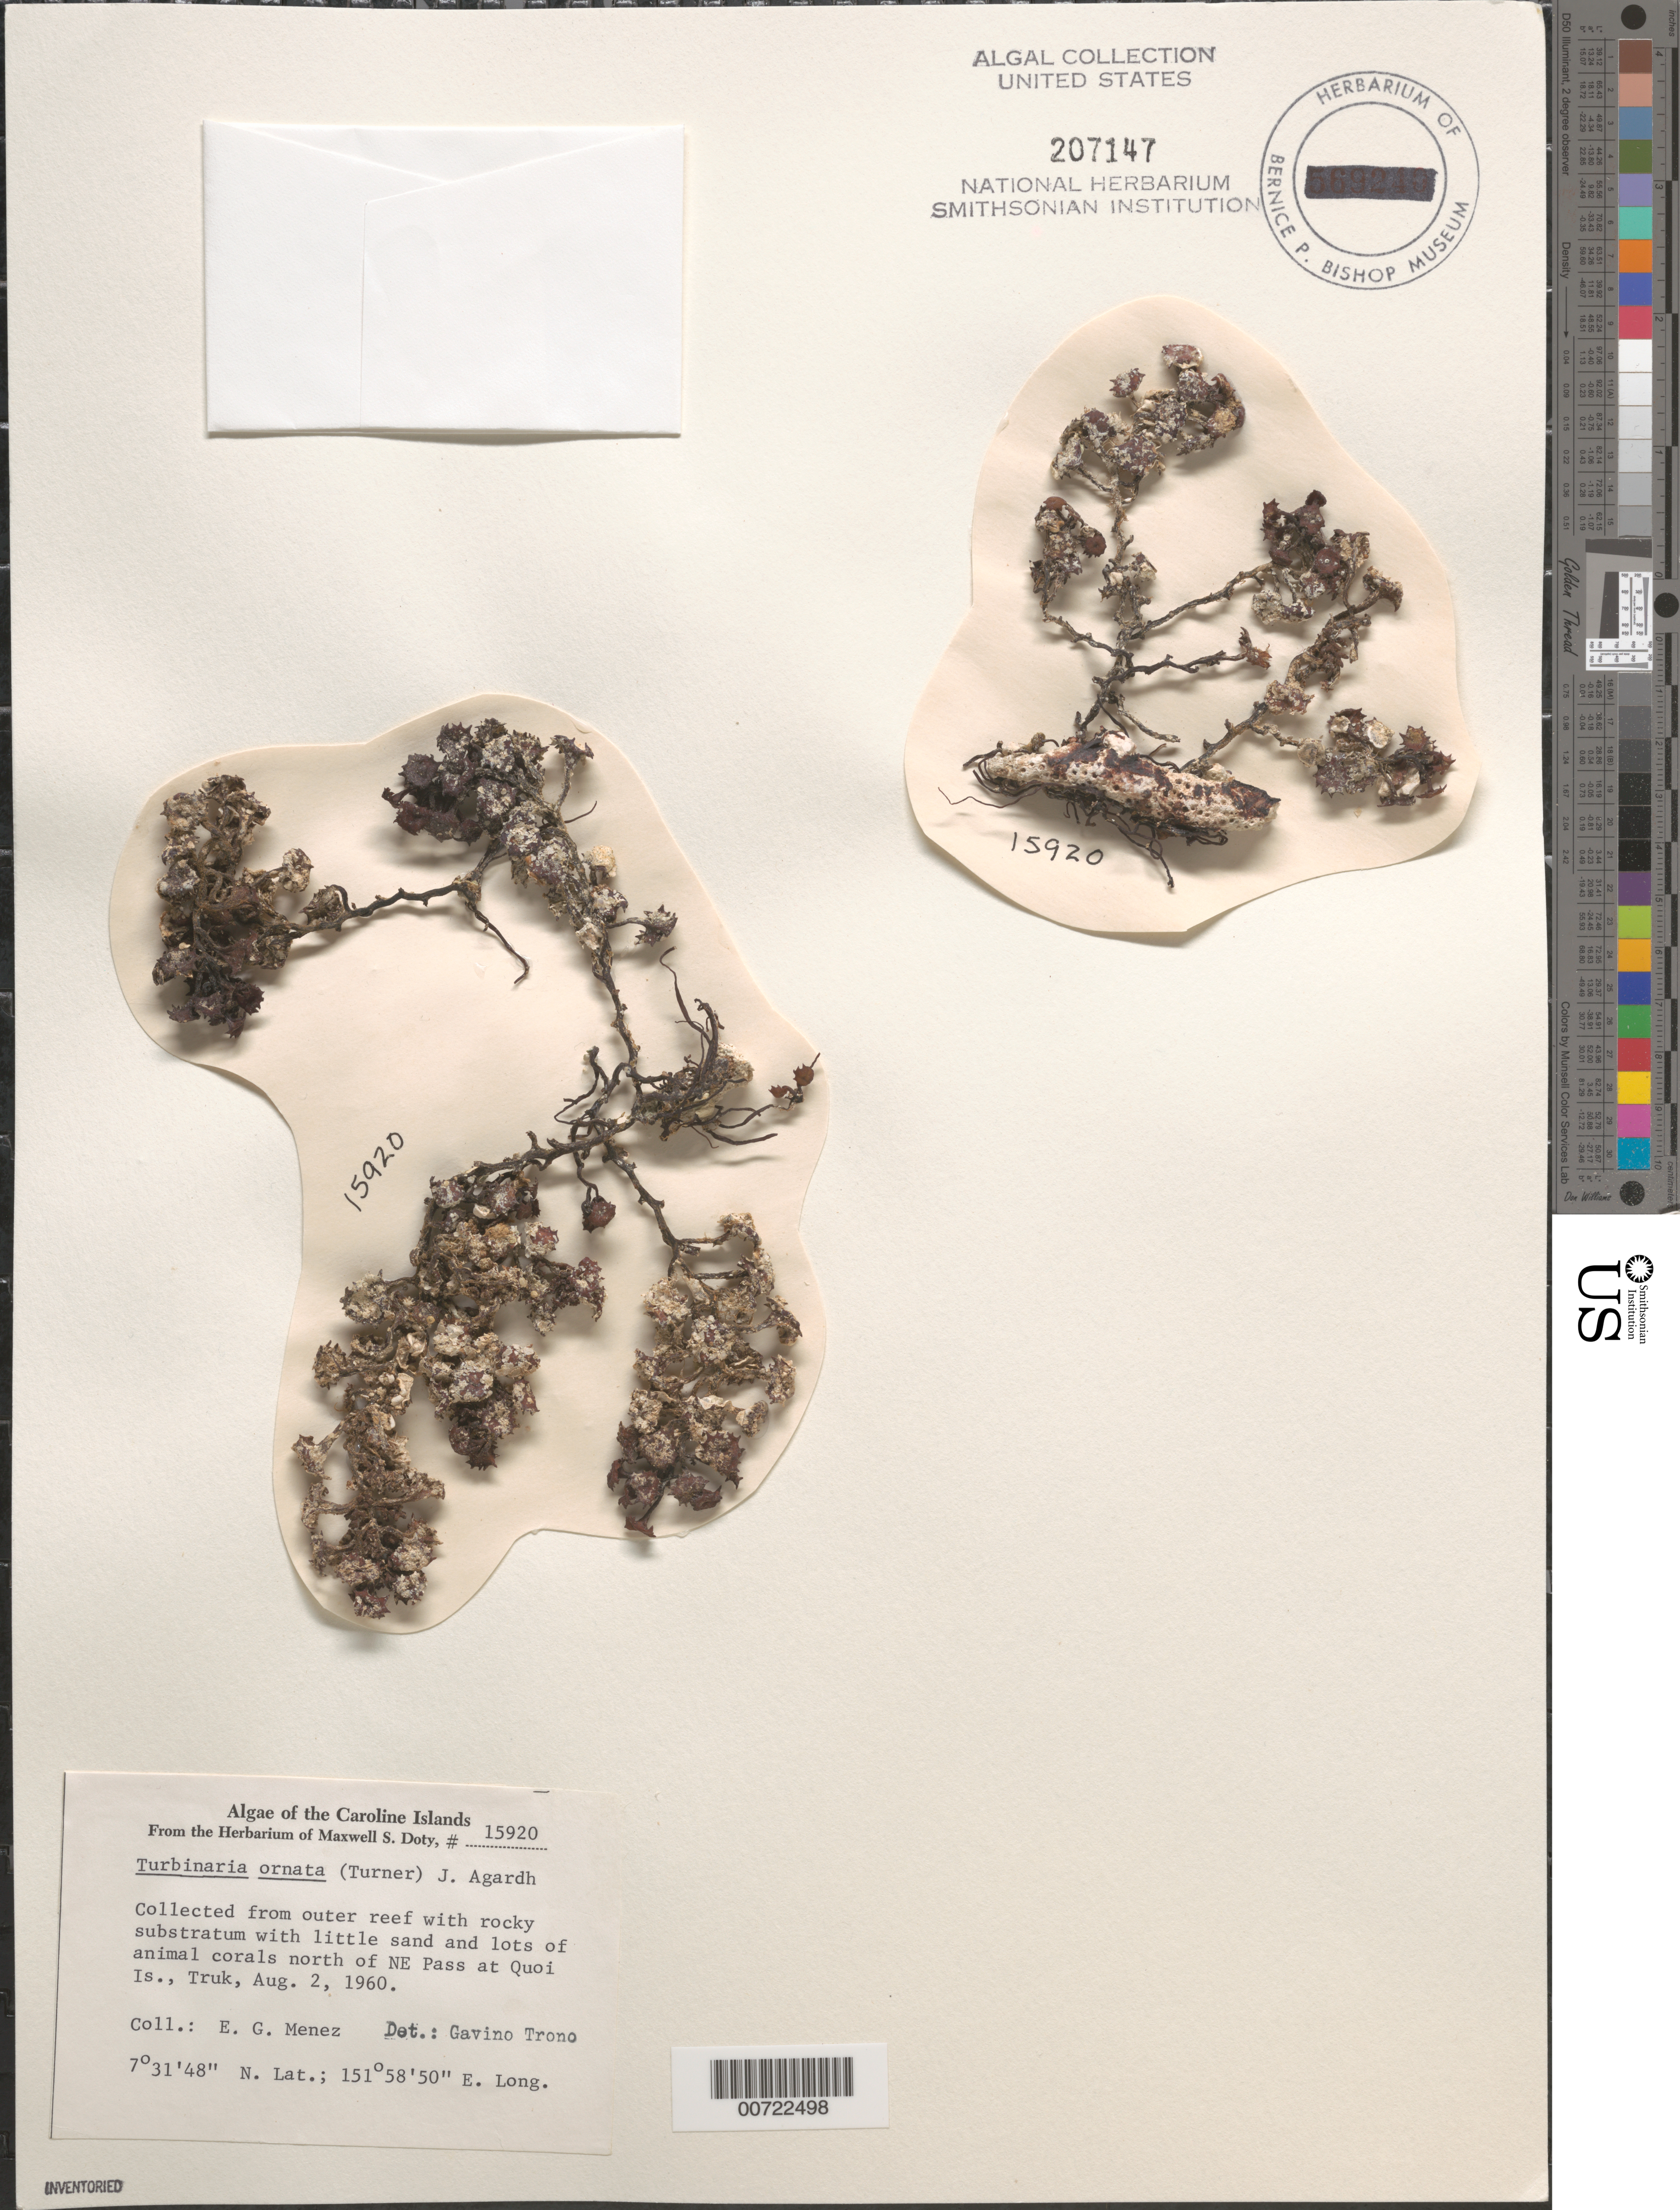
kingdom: Chromista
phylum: Ochrophyta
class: Phaeophyceae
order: Fucales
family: Sargassaceae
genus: Turbinaria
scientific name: Turbinaria ornata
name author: (Turner) J. Agardh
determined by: Trono, Gavino C., Jr.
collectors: Meñez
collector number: MSD 15920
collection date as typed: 02 Aug 1960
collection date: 1960-08-02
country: Micronesia, Federated States of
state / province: Truk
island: Truk (Chuuk) Is.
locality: Quoi Islet, N of Northeast Pass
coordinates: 7 31' 48" N, 151 58' 50" E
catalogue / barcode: US 207147